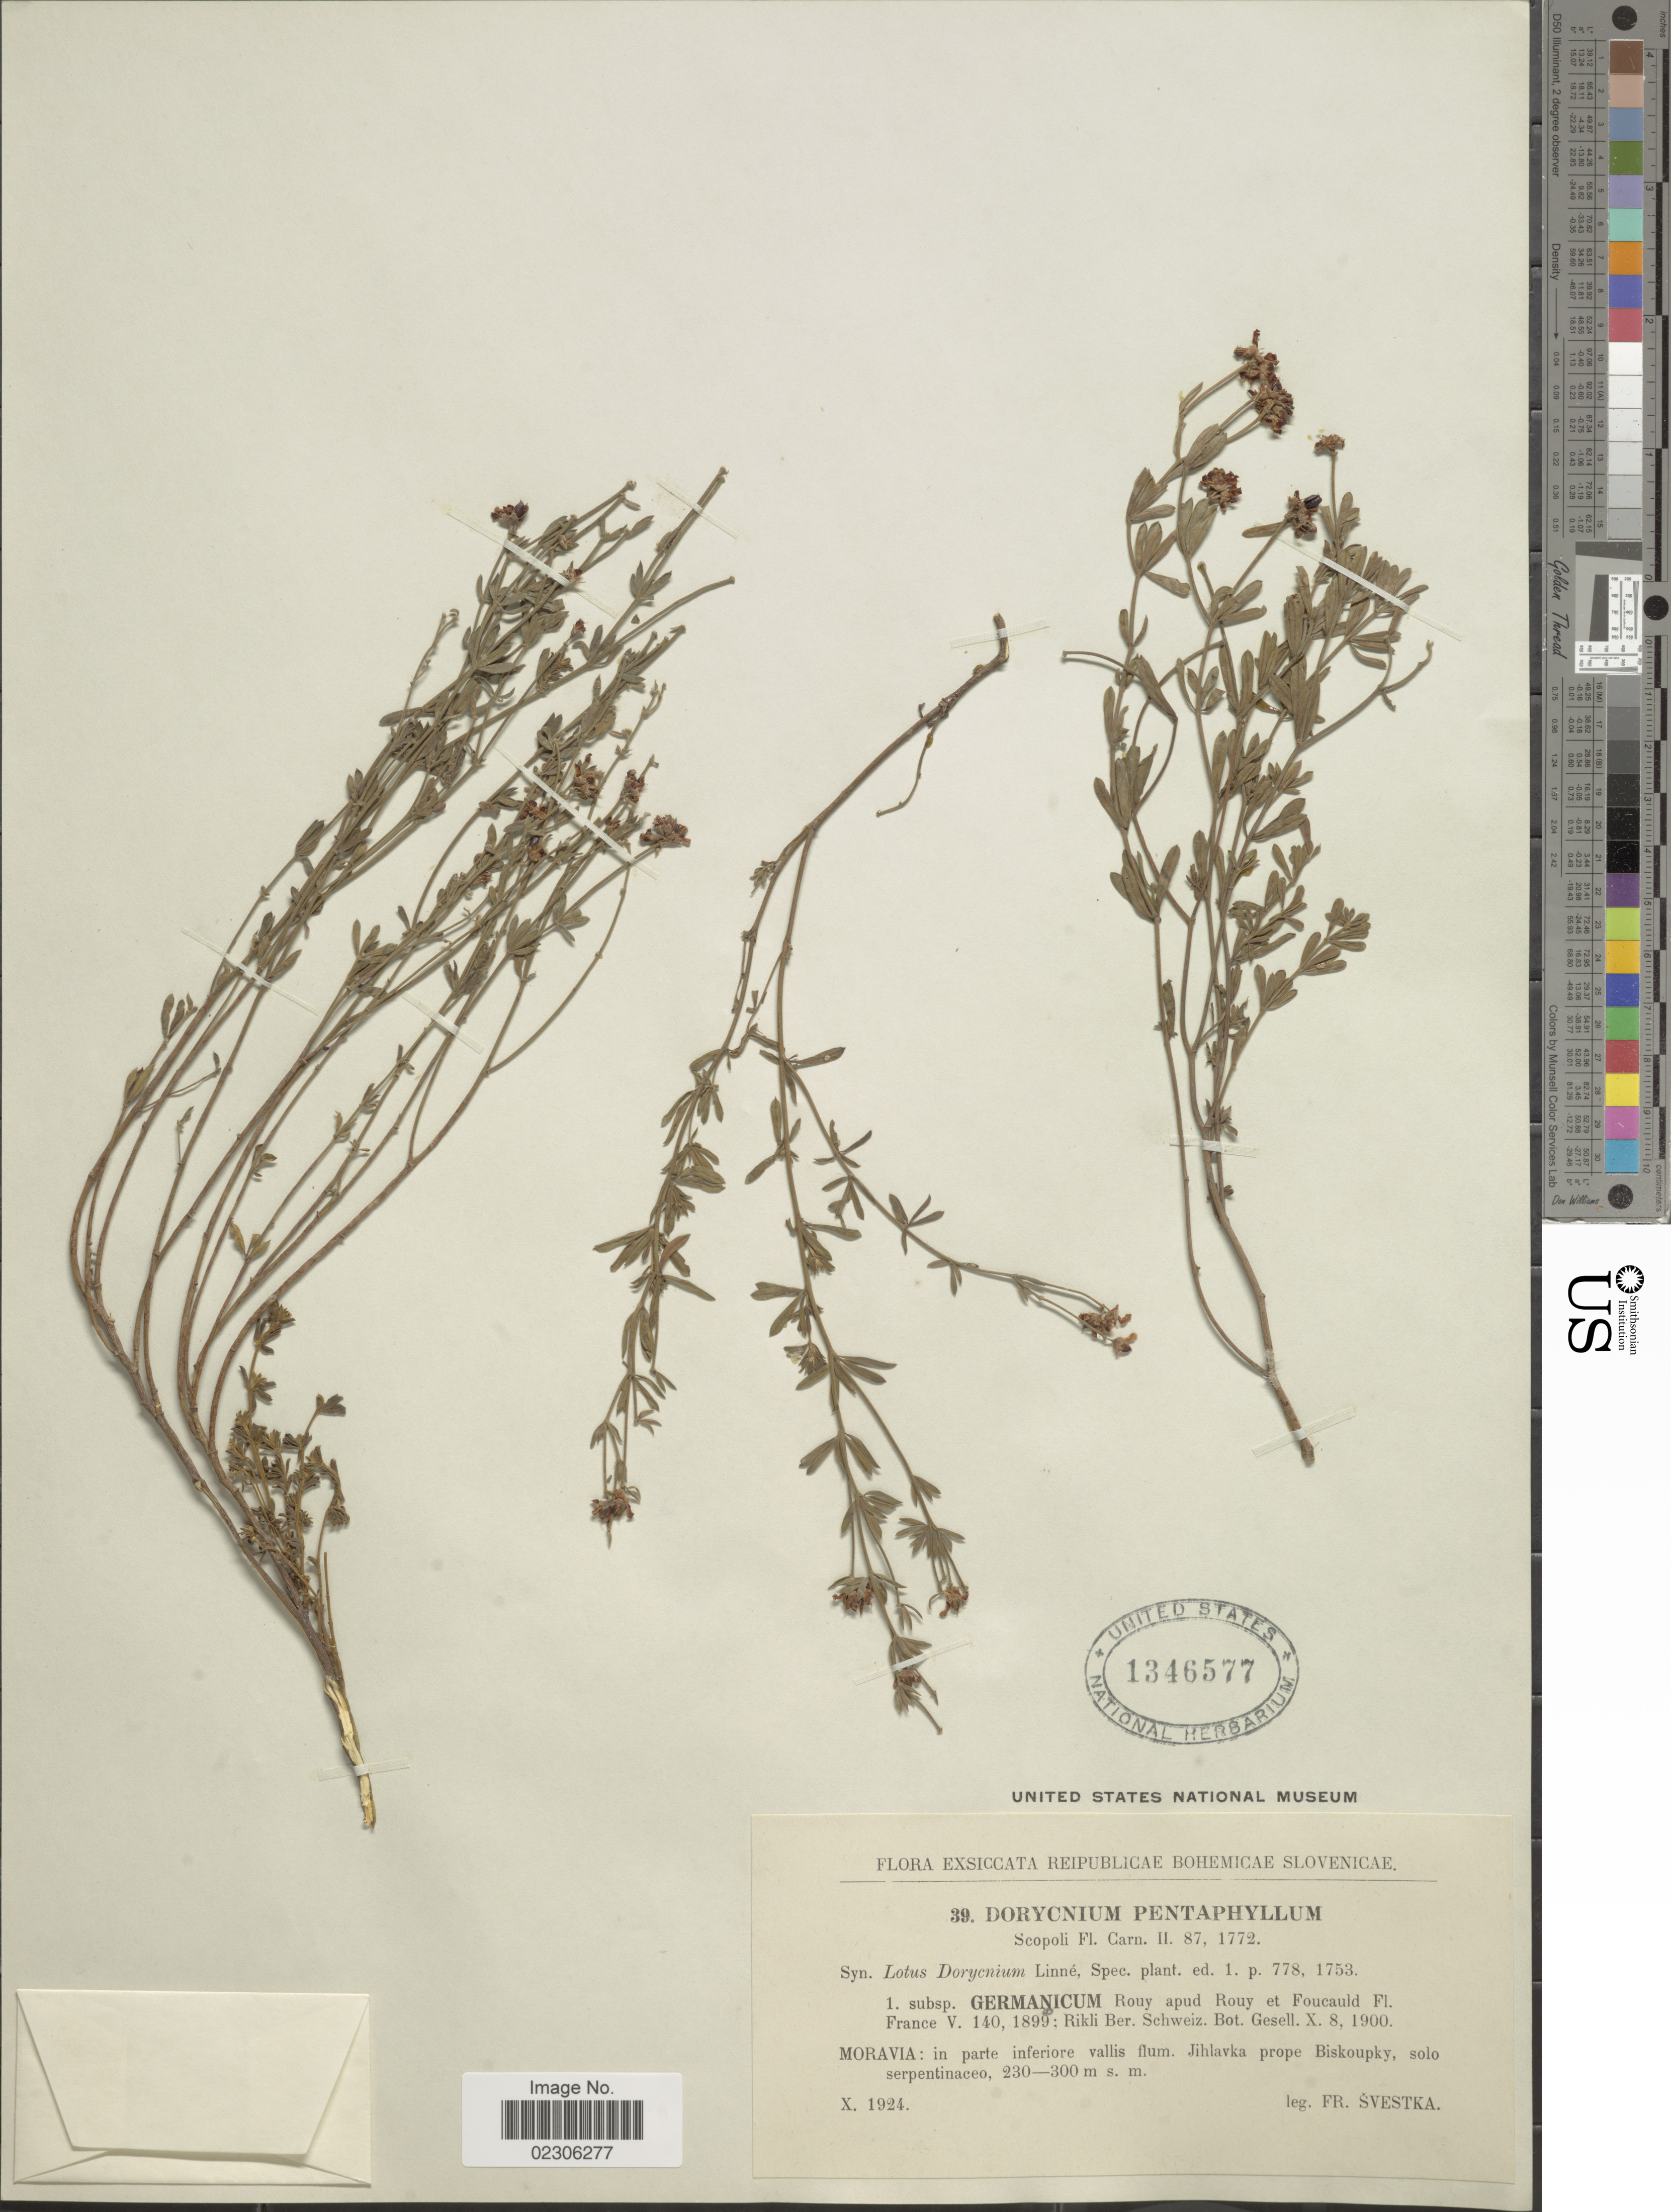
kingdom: Plantae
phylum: Tracheophyta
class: Magnoliopsida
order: Fabales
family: Fabaceae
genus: Dorycnium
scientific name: Dorycnium pentaphyllum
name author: Scop.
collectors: F. Svestka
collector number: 39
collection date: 1924-10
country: Czechia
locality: Moravia: in parte inferiore vallis flum. Jihlavka prope Biskoupky, solo serpentinacae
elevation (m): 230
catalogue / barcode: US 1346577